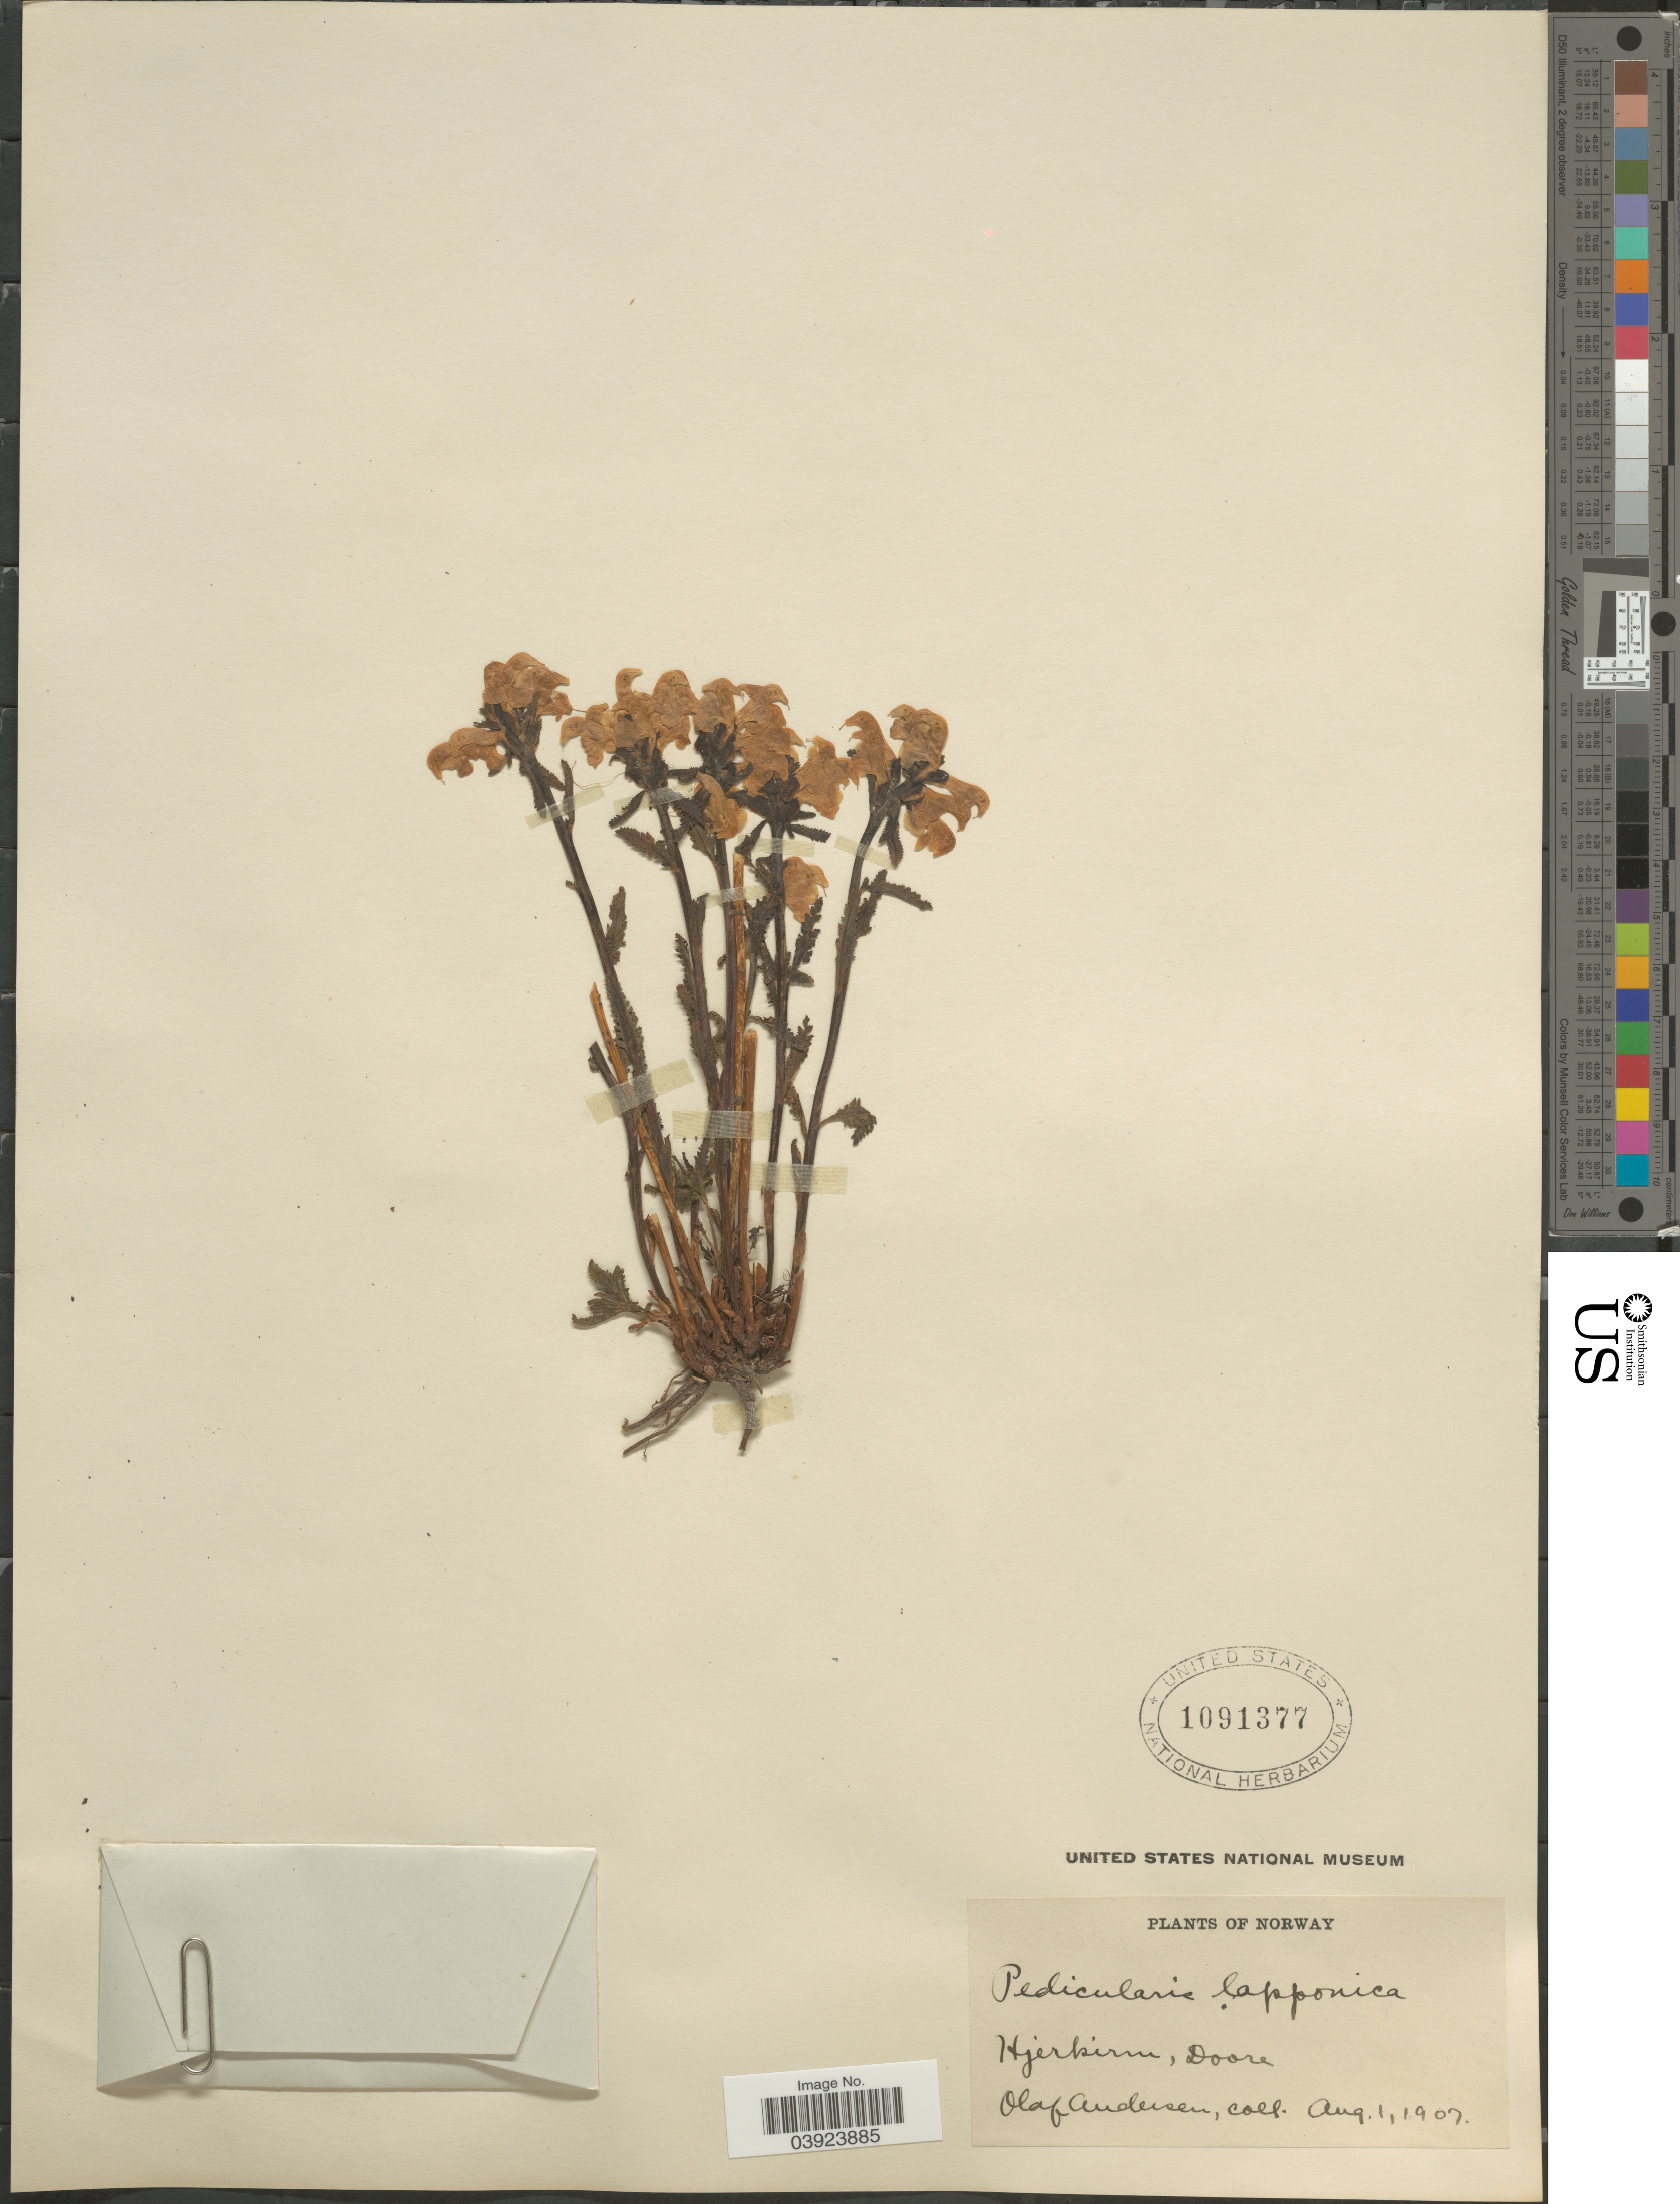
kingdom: Plantae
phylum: Tracheophyta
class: Magnoliopsida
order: Lamiales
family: Orobanchaceae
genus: Pedicularis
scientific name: Pedicularis lapponica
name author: L.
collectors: O. Andersen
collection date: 1907-08-01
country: Norway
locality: Hjerkinn, Dovre.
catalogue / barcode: US 1091377